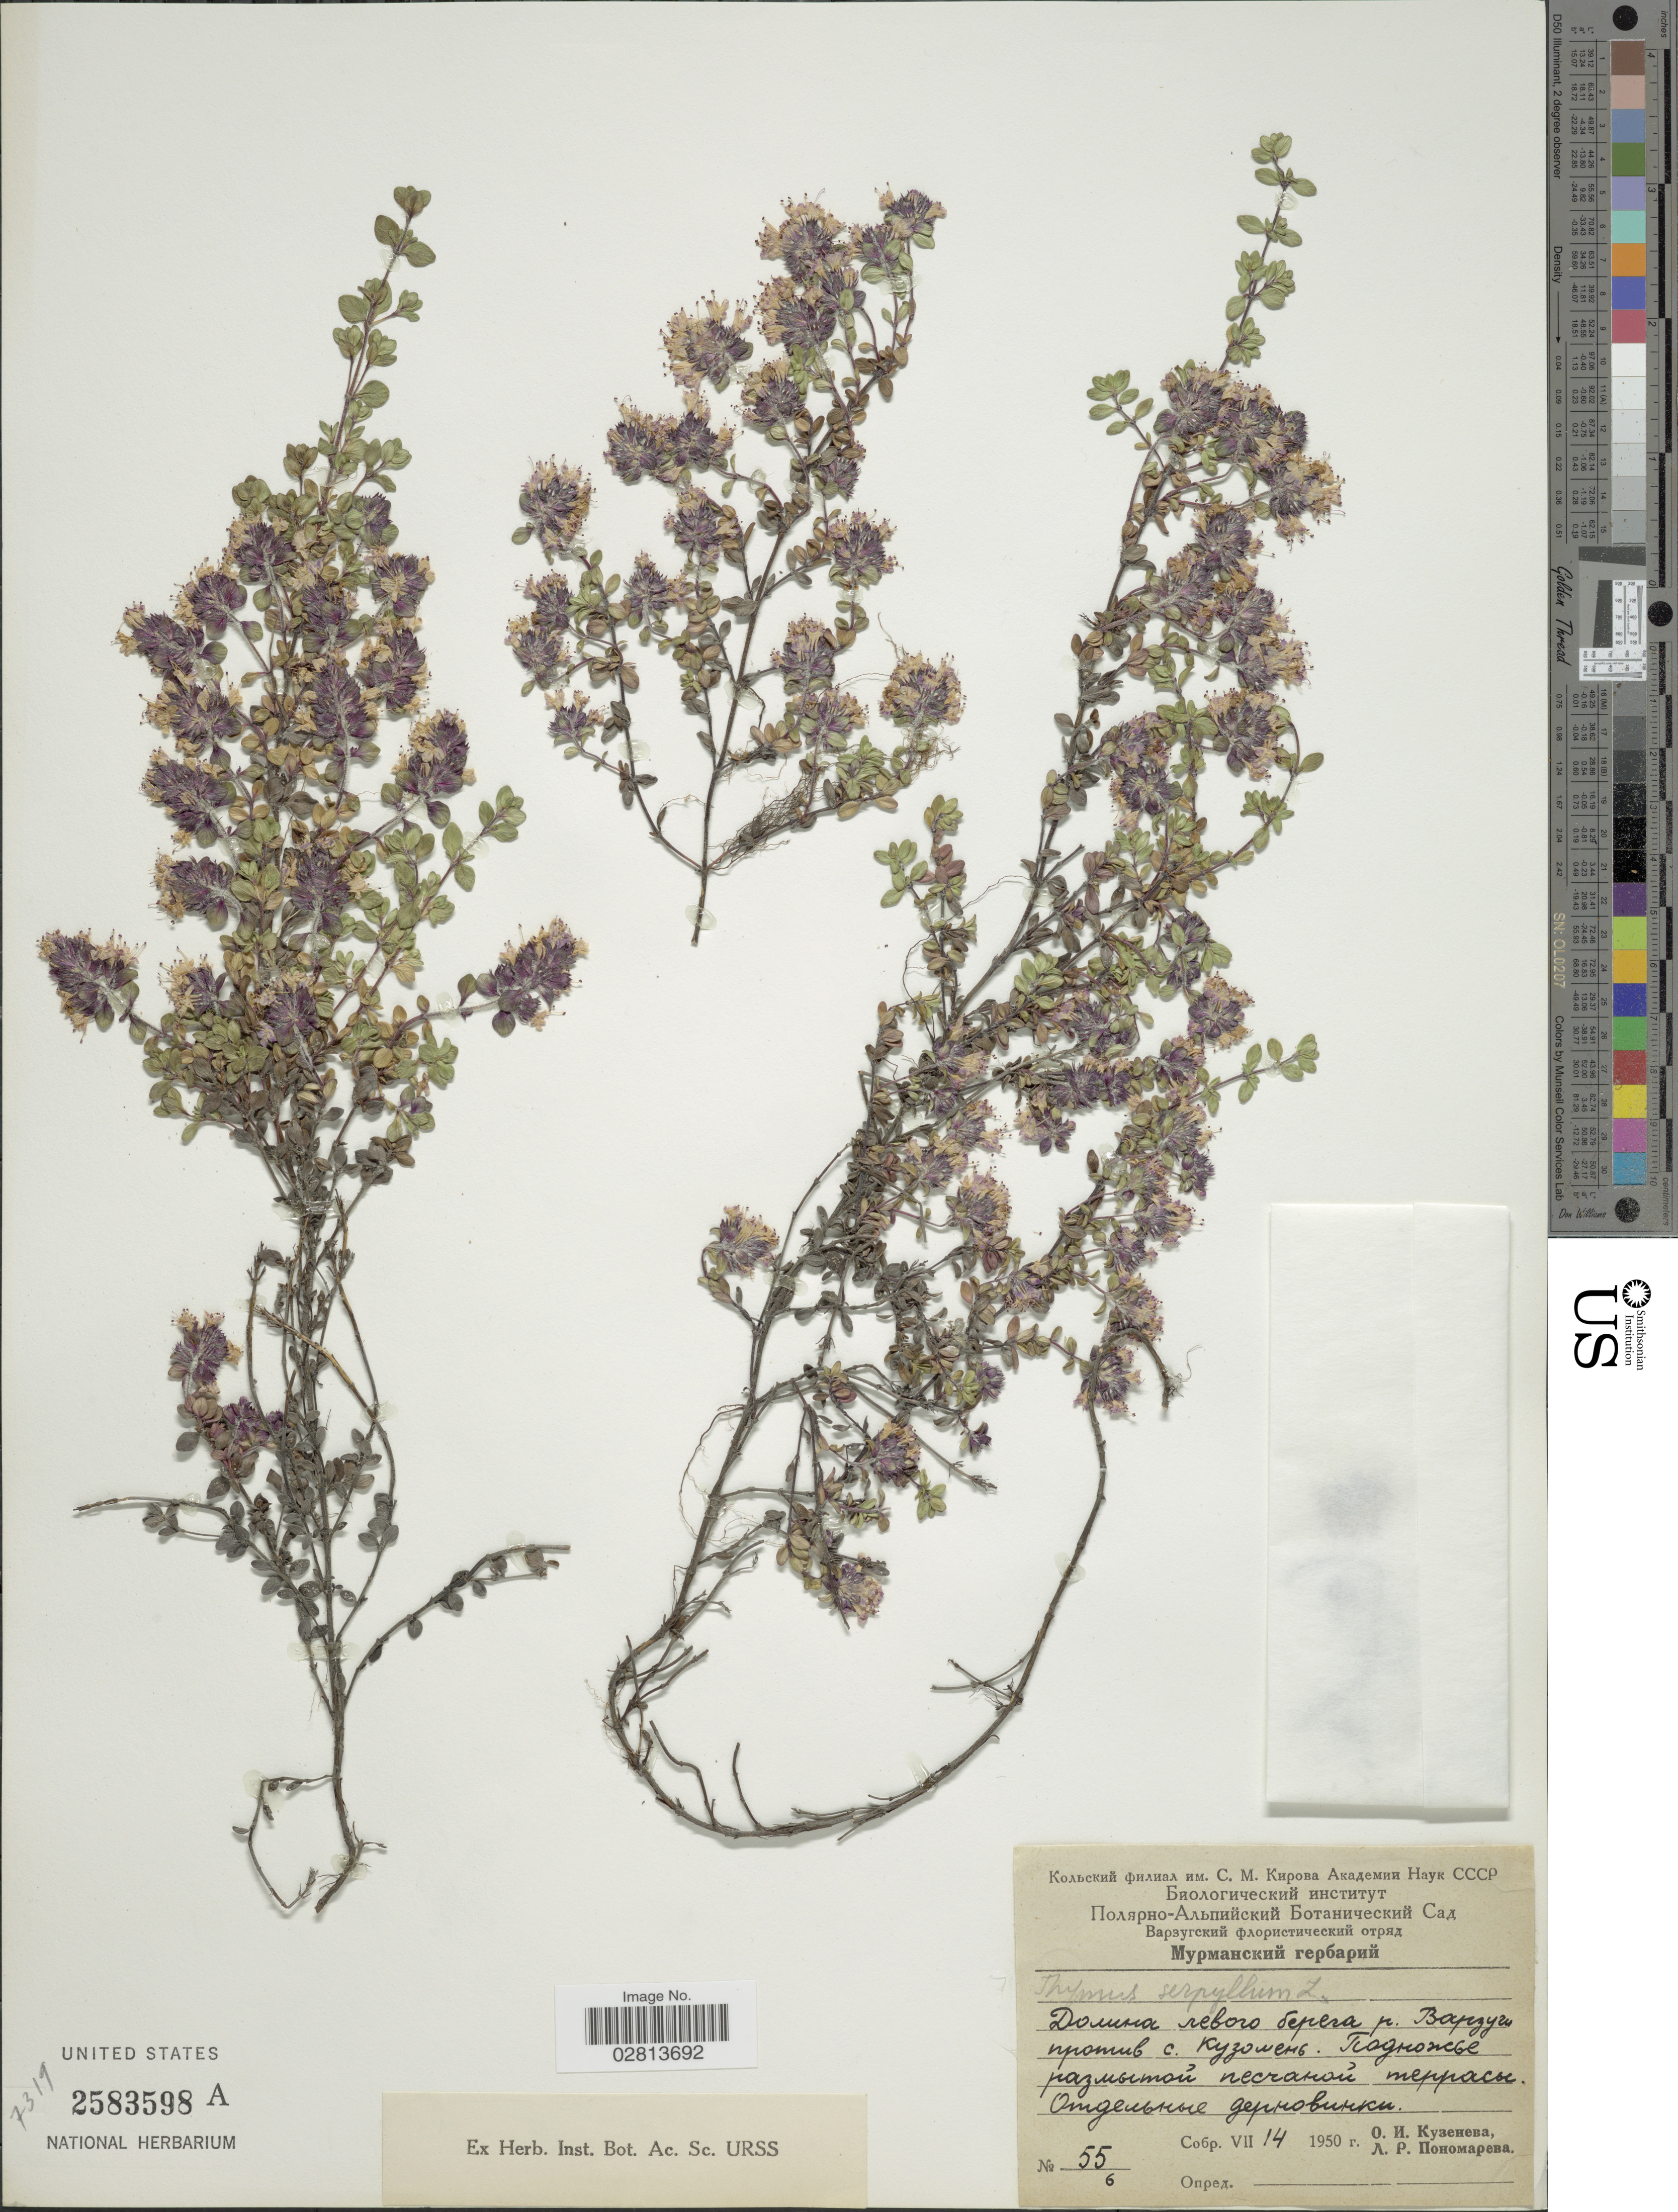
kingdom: Plantae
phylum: Tracheophyta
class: Magnoliopsida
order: Lamiales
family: Lamiaceae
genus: Thymus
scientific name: Thymus serpyllum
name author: L.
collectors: O. I. Kuzeneva & L. Ponomateva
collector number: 55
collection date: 1950-07-14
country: Russian Federation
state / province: Murmansk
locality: Left shore of Varzuga River opposite of village Kuzomen.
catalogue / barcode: US 2583598A